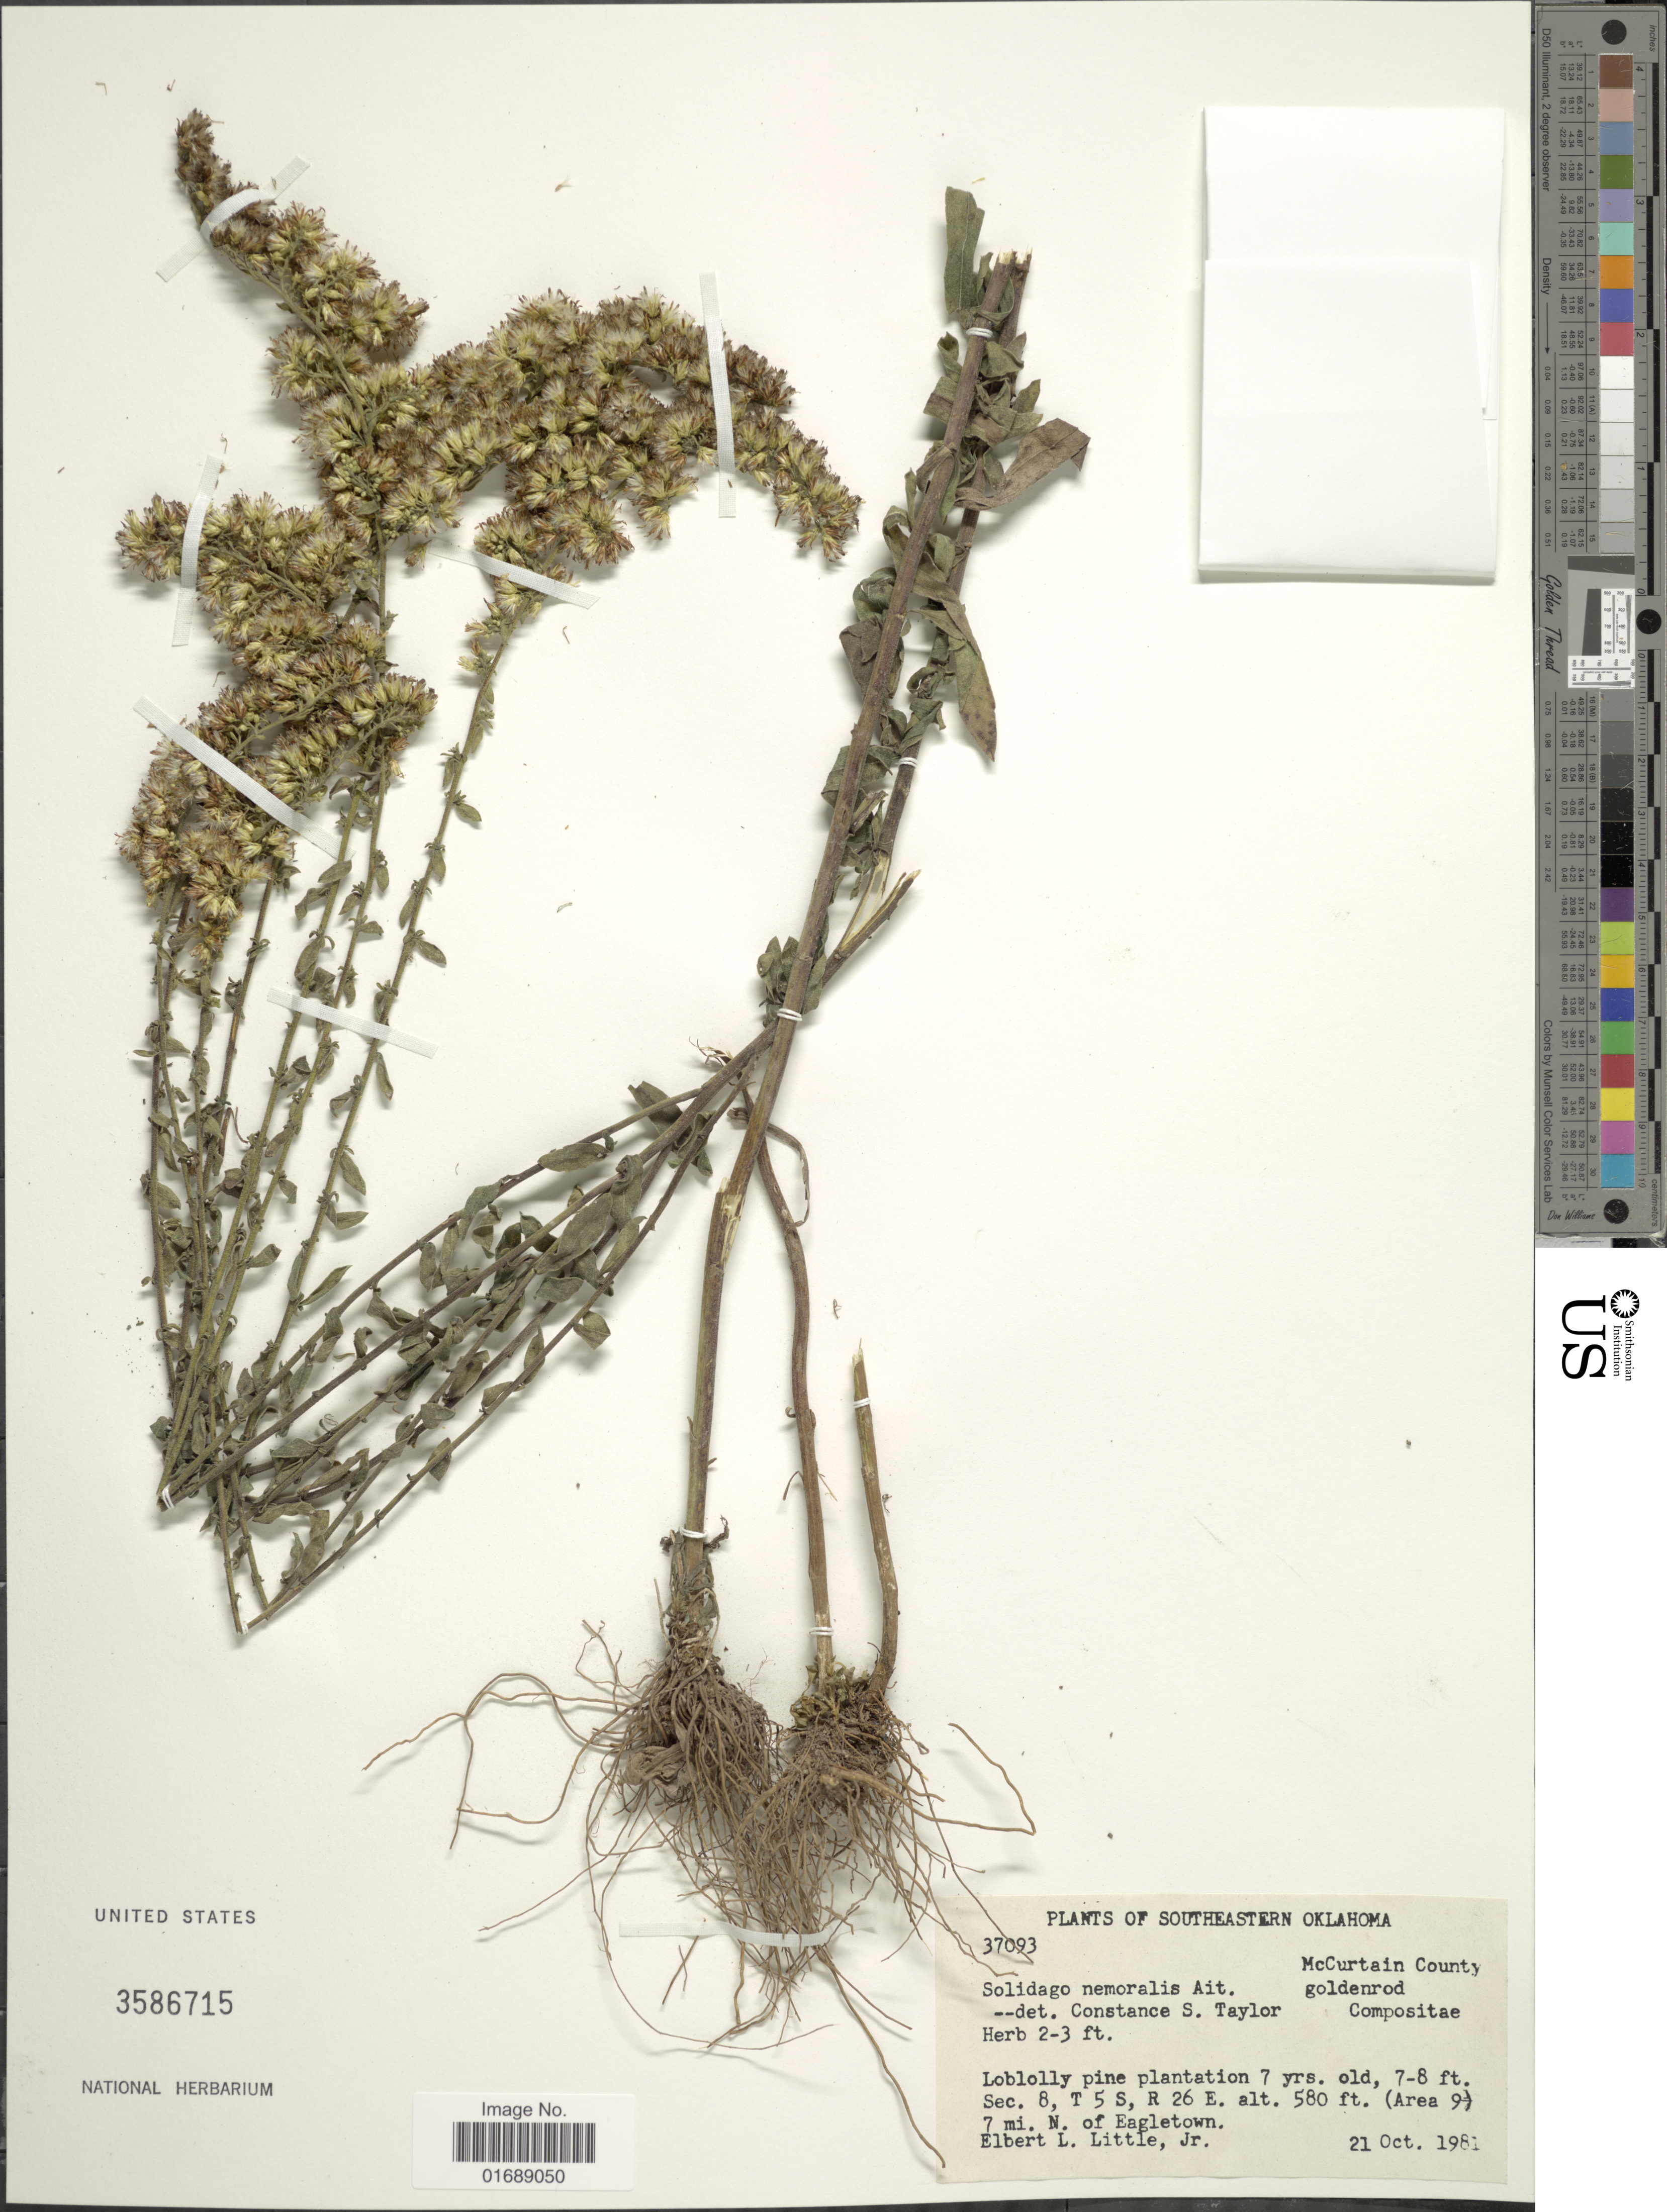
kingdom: Plantae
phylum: Tracheophyta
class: Magnoliopsida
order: Asterales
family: Asteraceae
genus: Solidago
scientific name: Solidago nemoralis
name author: Aiton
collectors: E. L. Little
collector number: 37093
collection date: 1981-10-21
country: United States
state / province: Oklahoma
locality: Southeastern Oklahoma, McCurtain County, Sec. 8, T5S, R26E, (Area9) 7 mi. N of Eagletown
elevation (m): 177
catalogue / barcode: US 3586715